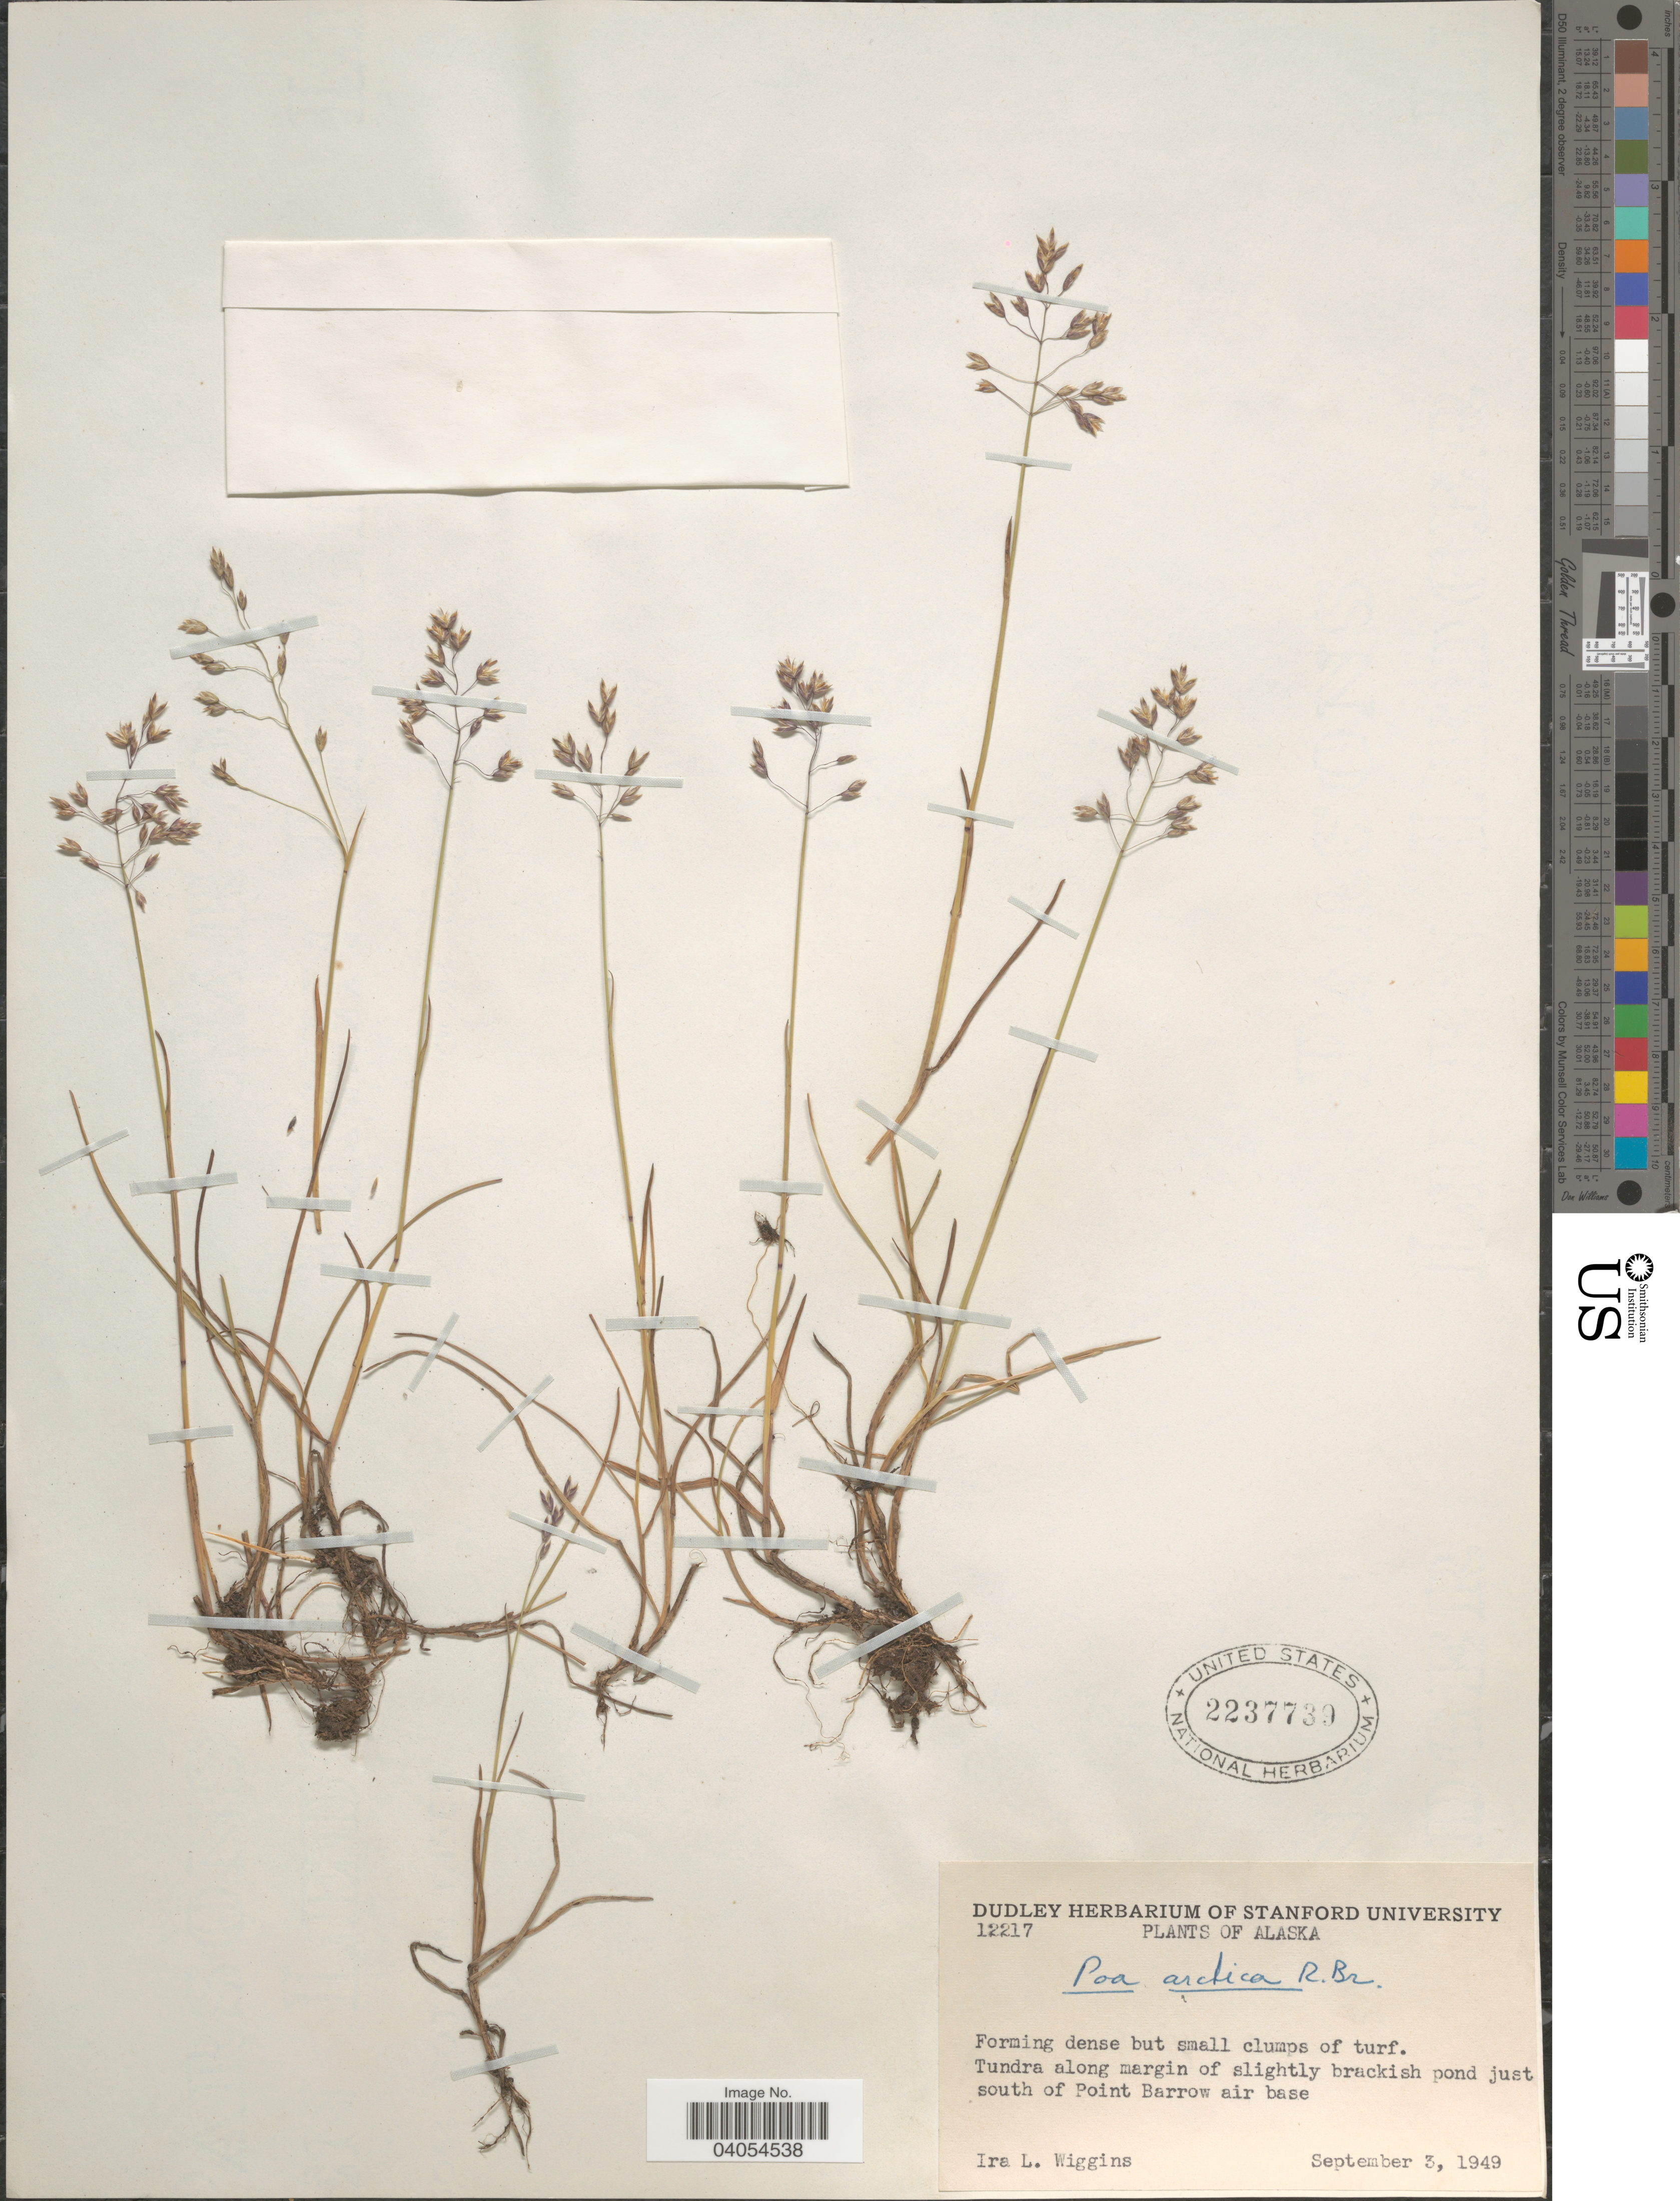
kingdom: Plantae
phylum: Tracheophyta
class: Liliopsida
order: Poales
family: Poaceae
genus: Poa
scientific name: Poa arctica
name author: R. Br.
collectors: I. L. Wiggins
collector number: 12217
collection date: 1949-09-03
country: United States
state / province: Alaska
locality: Tundra along margin of slightly brackish pond just south of Point Barrow air base.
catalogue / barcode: US 2237739